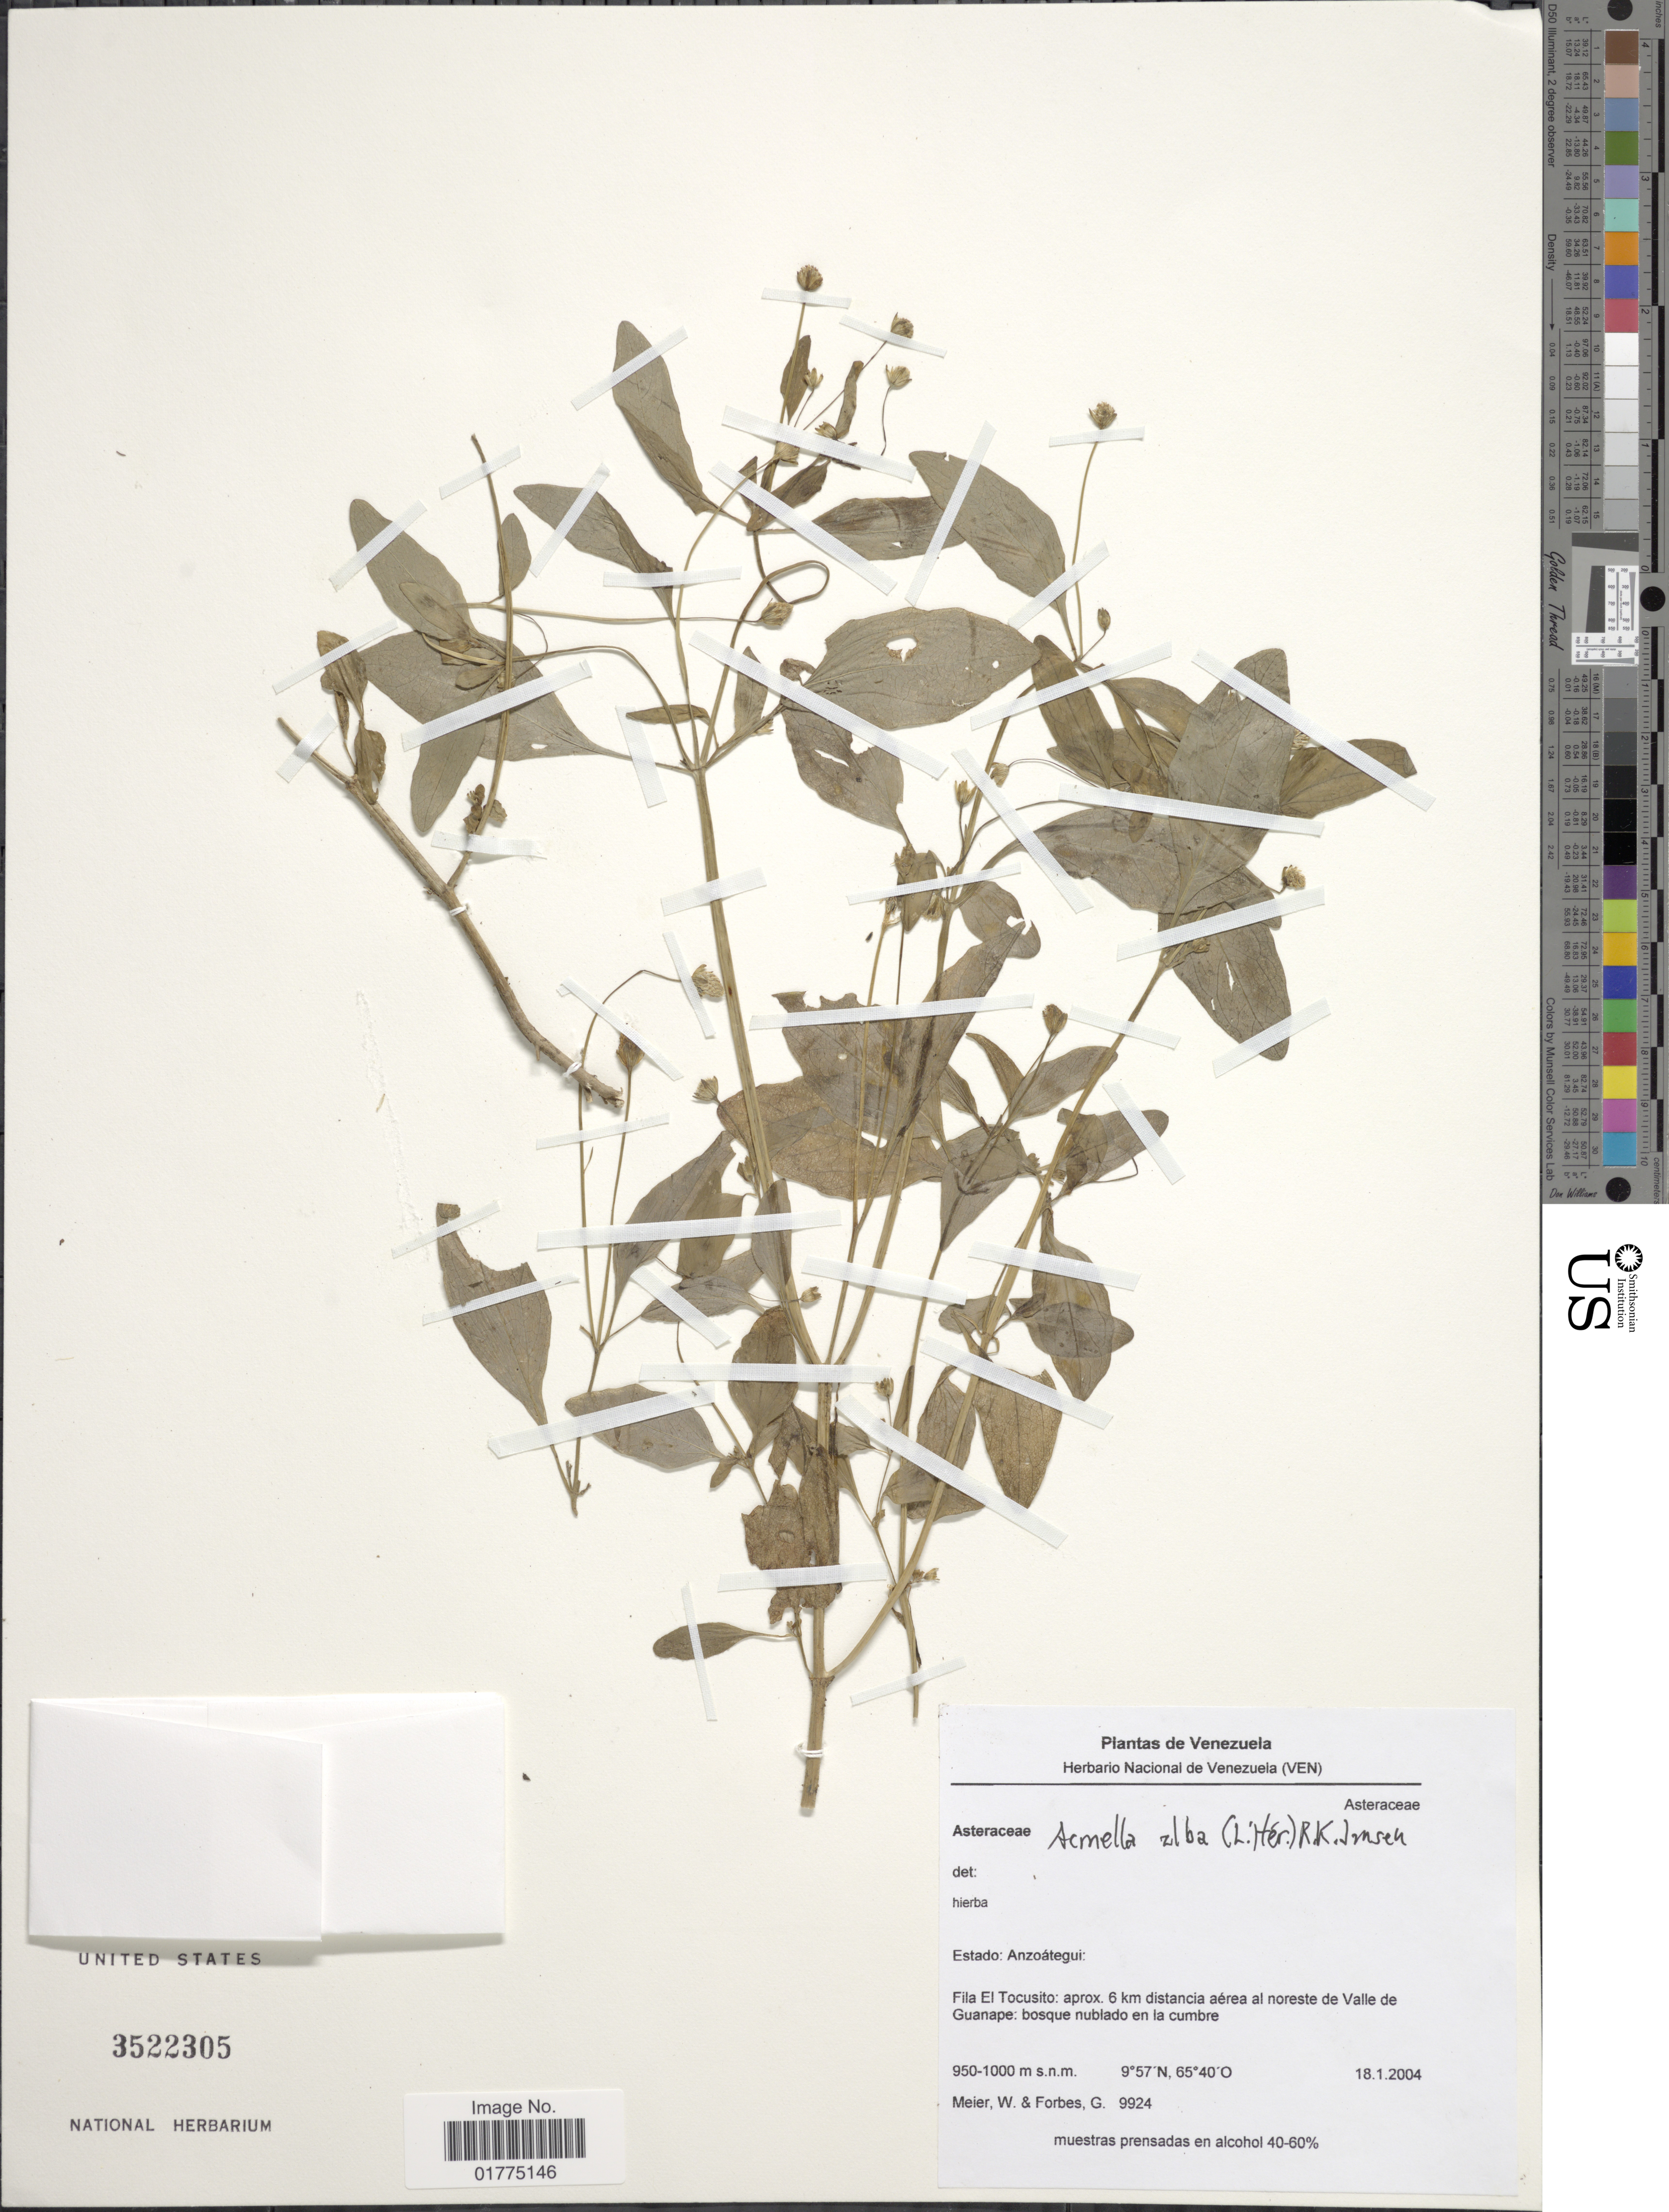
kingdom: Plantae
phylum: Tracheophyta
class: Magnoliopsida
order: Asterales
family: Asteraceae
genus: Acmella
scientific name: Acmella alba var. alba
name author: (L'Hér.) R.K. Jansen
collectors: W. Meier & G. Forbes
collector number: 9924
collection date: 2004-01-18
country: Venezuela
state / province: Anzoategui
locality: Estado: Anzoátegui: Fila El Tocusito: aprox. 6 km distancia aérea al noreste de Valle de Guanape: bosque nublado en la cumbre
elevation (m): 950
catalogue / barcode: US 3522305